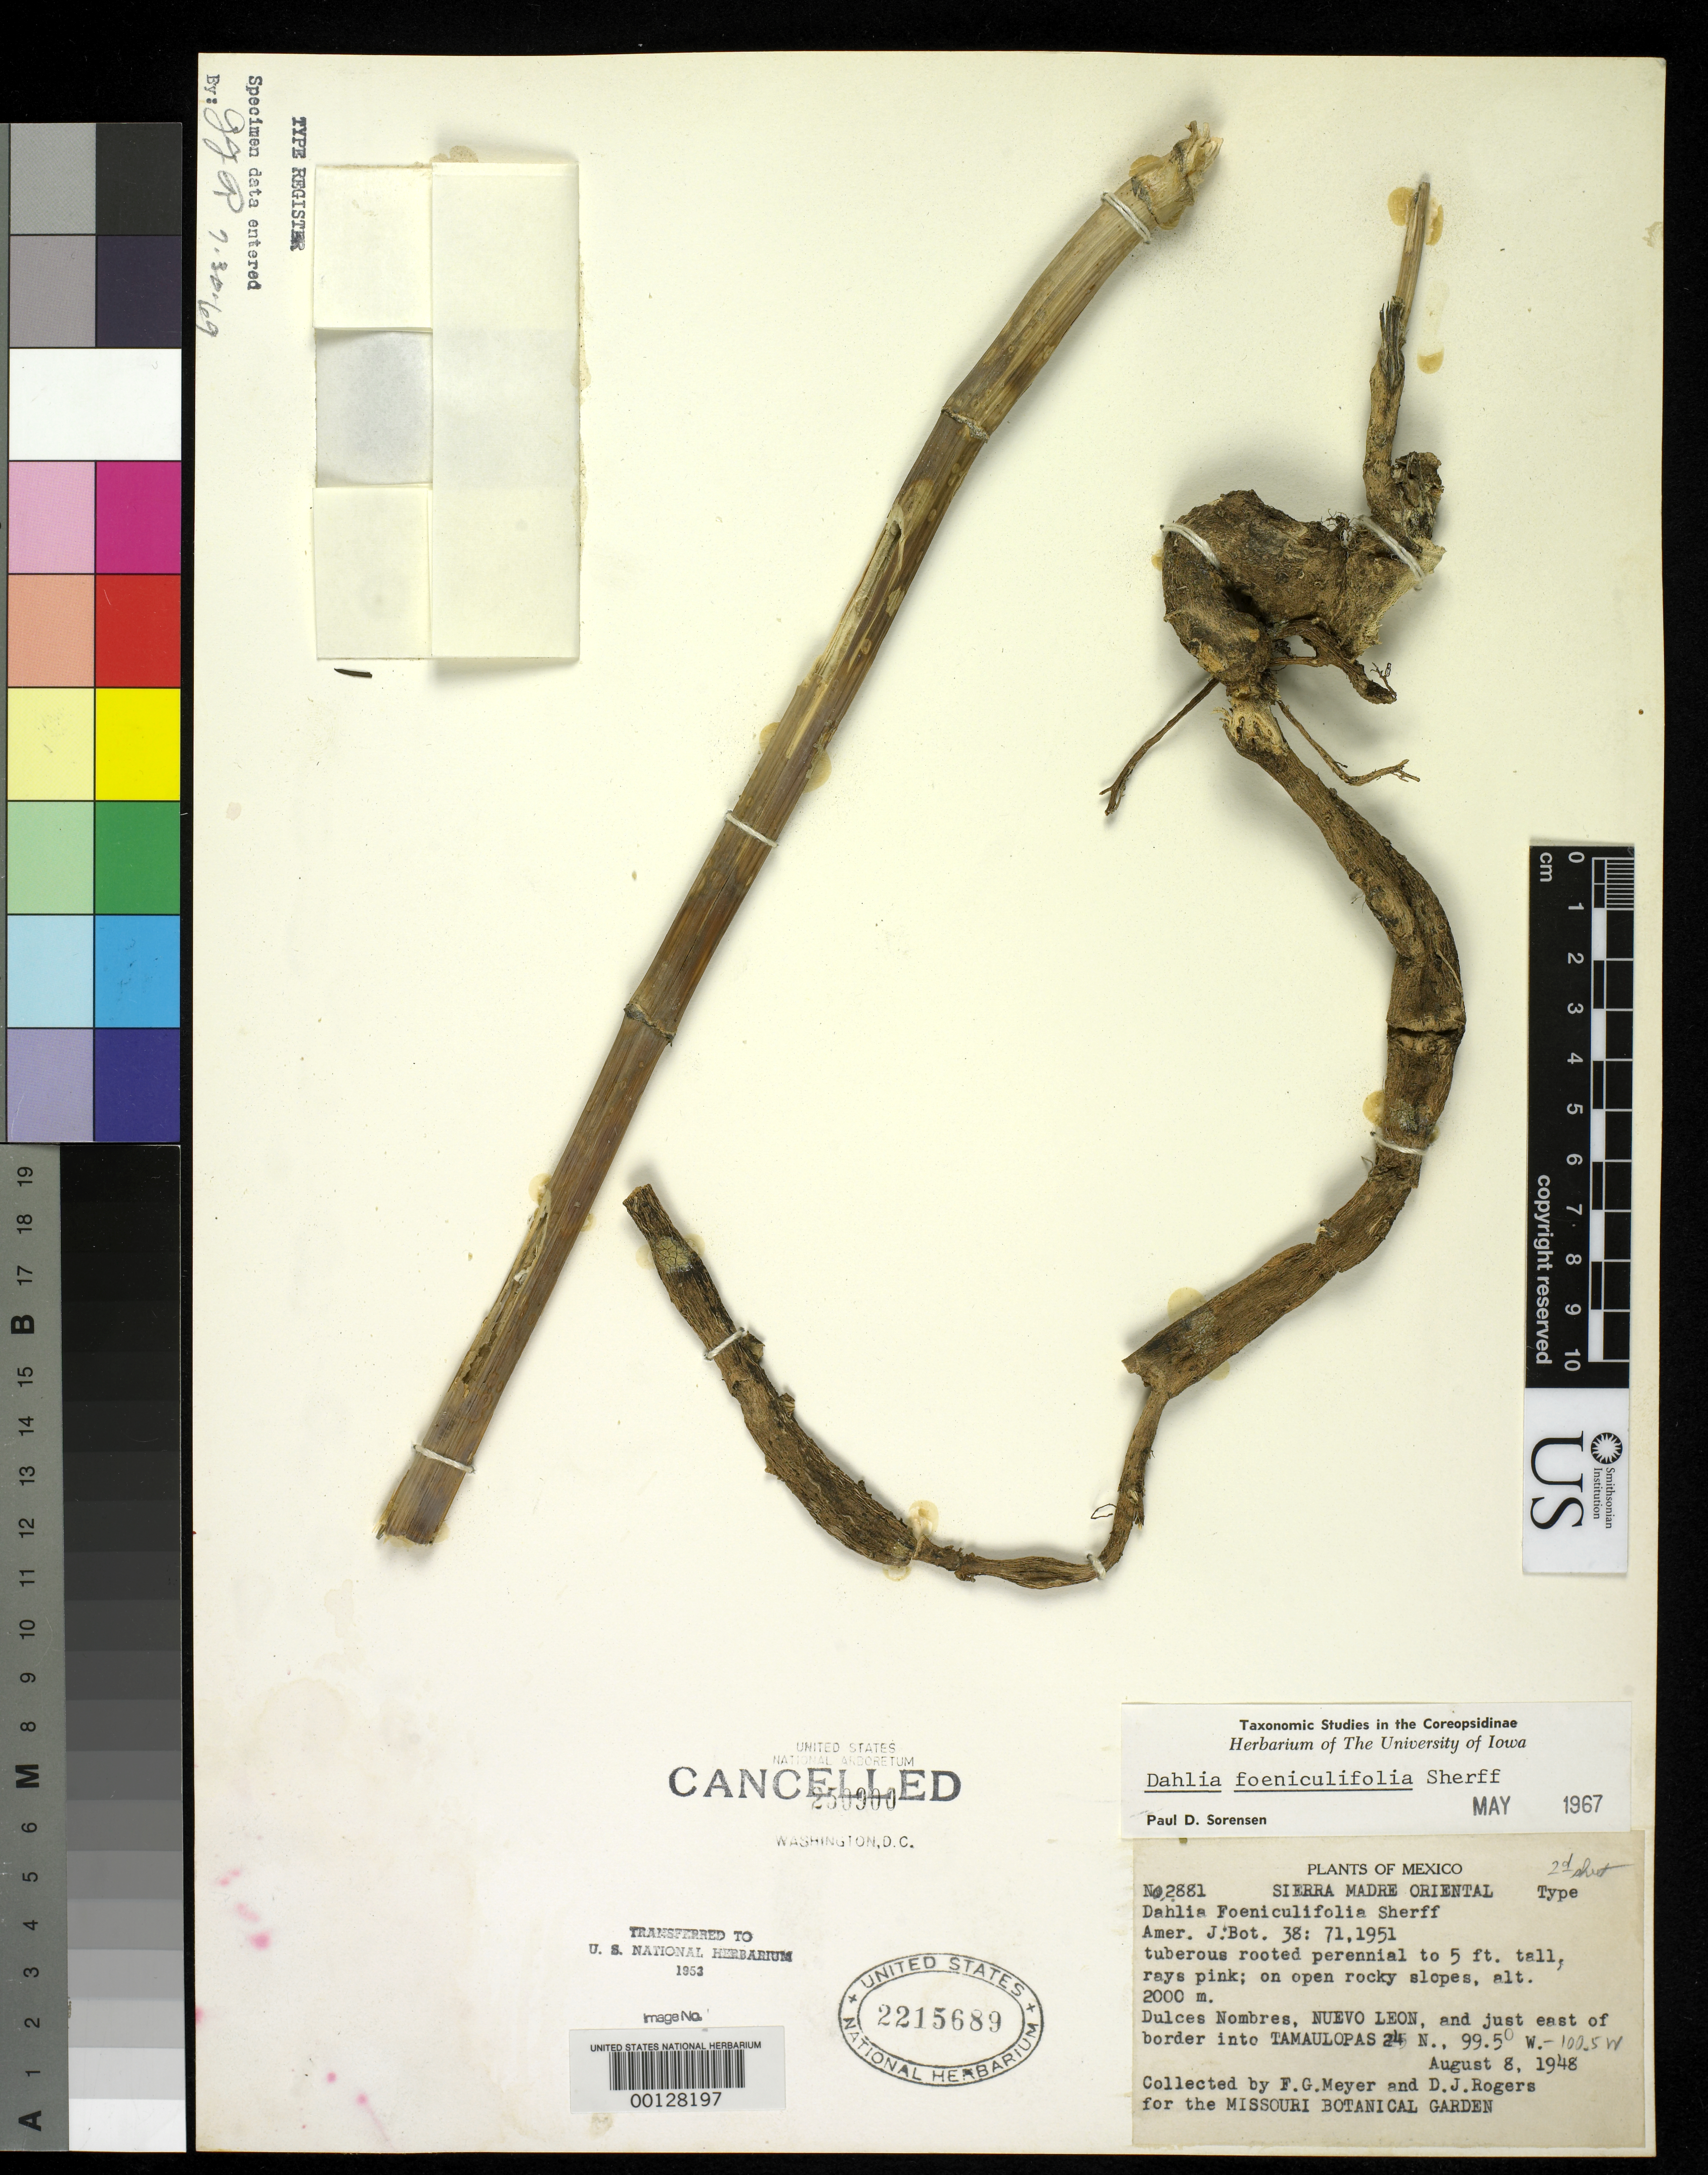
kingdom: Plantae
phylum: Tracheophyta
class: Magnoliopsida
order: Asterales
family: Asteraceae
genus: Dahlia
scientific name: Dahlia foeniculifolia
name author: Sherff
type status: Holotype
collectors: F. G. Meyer & D. J. Rogers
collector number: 2881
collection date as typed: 08 Aug 1948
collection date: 1948-08-08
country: Mexico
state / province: Nuevo León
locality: Dulces Nombres, just E of border into Tamaulipas.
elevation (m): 2000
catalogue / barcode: US 2215689